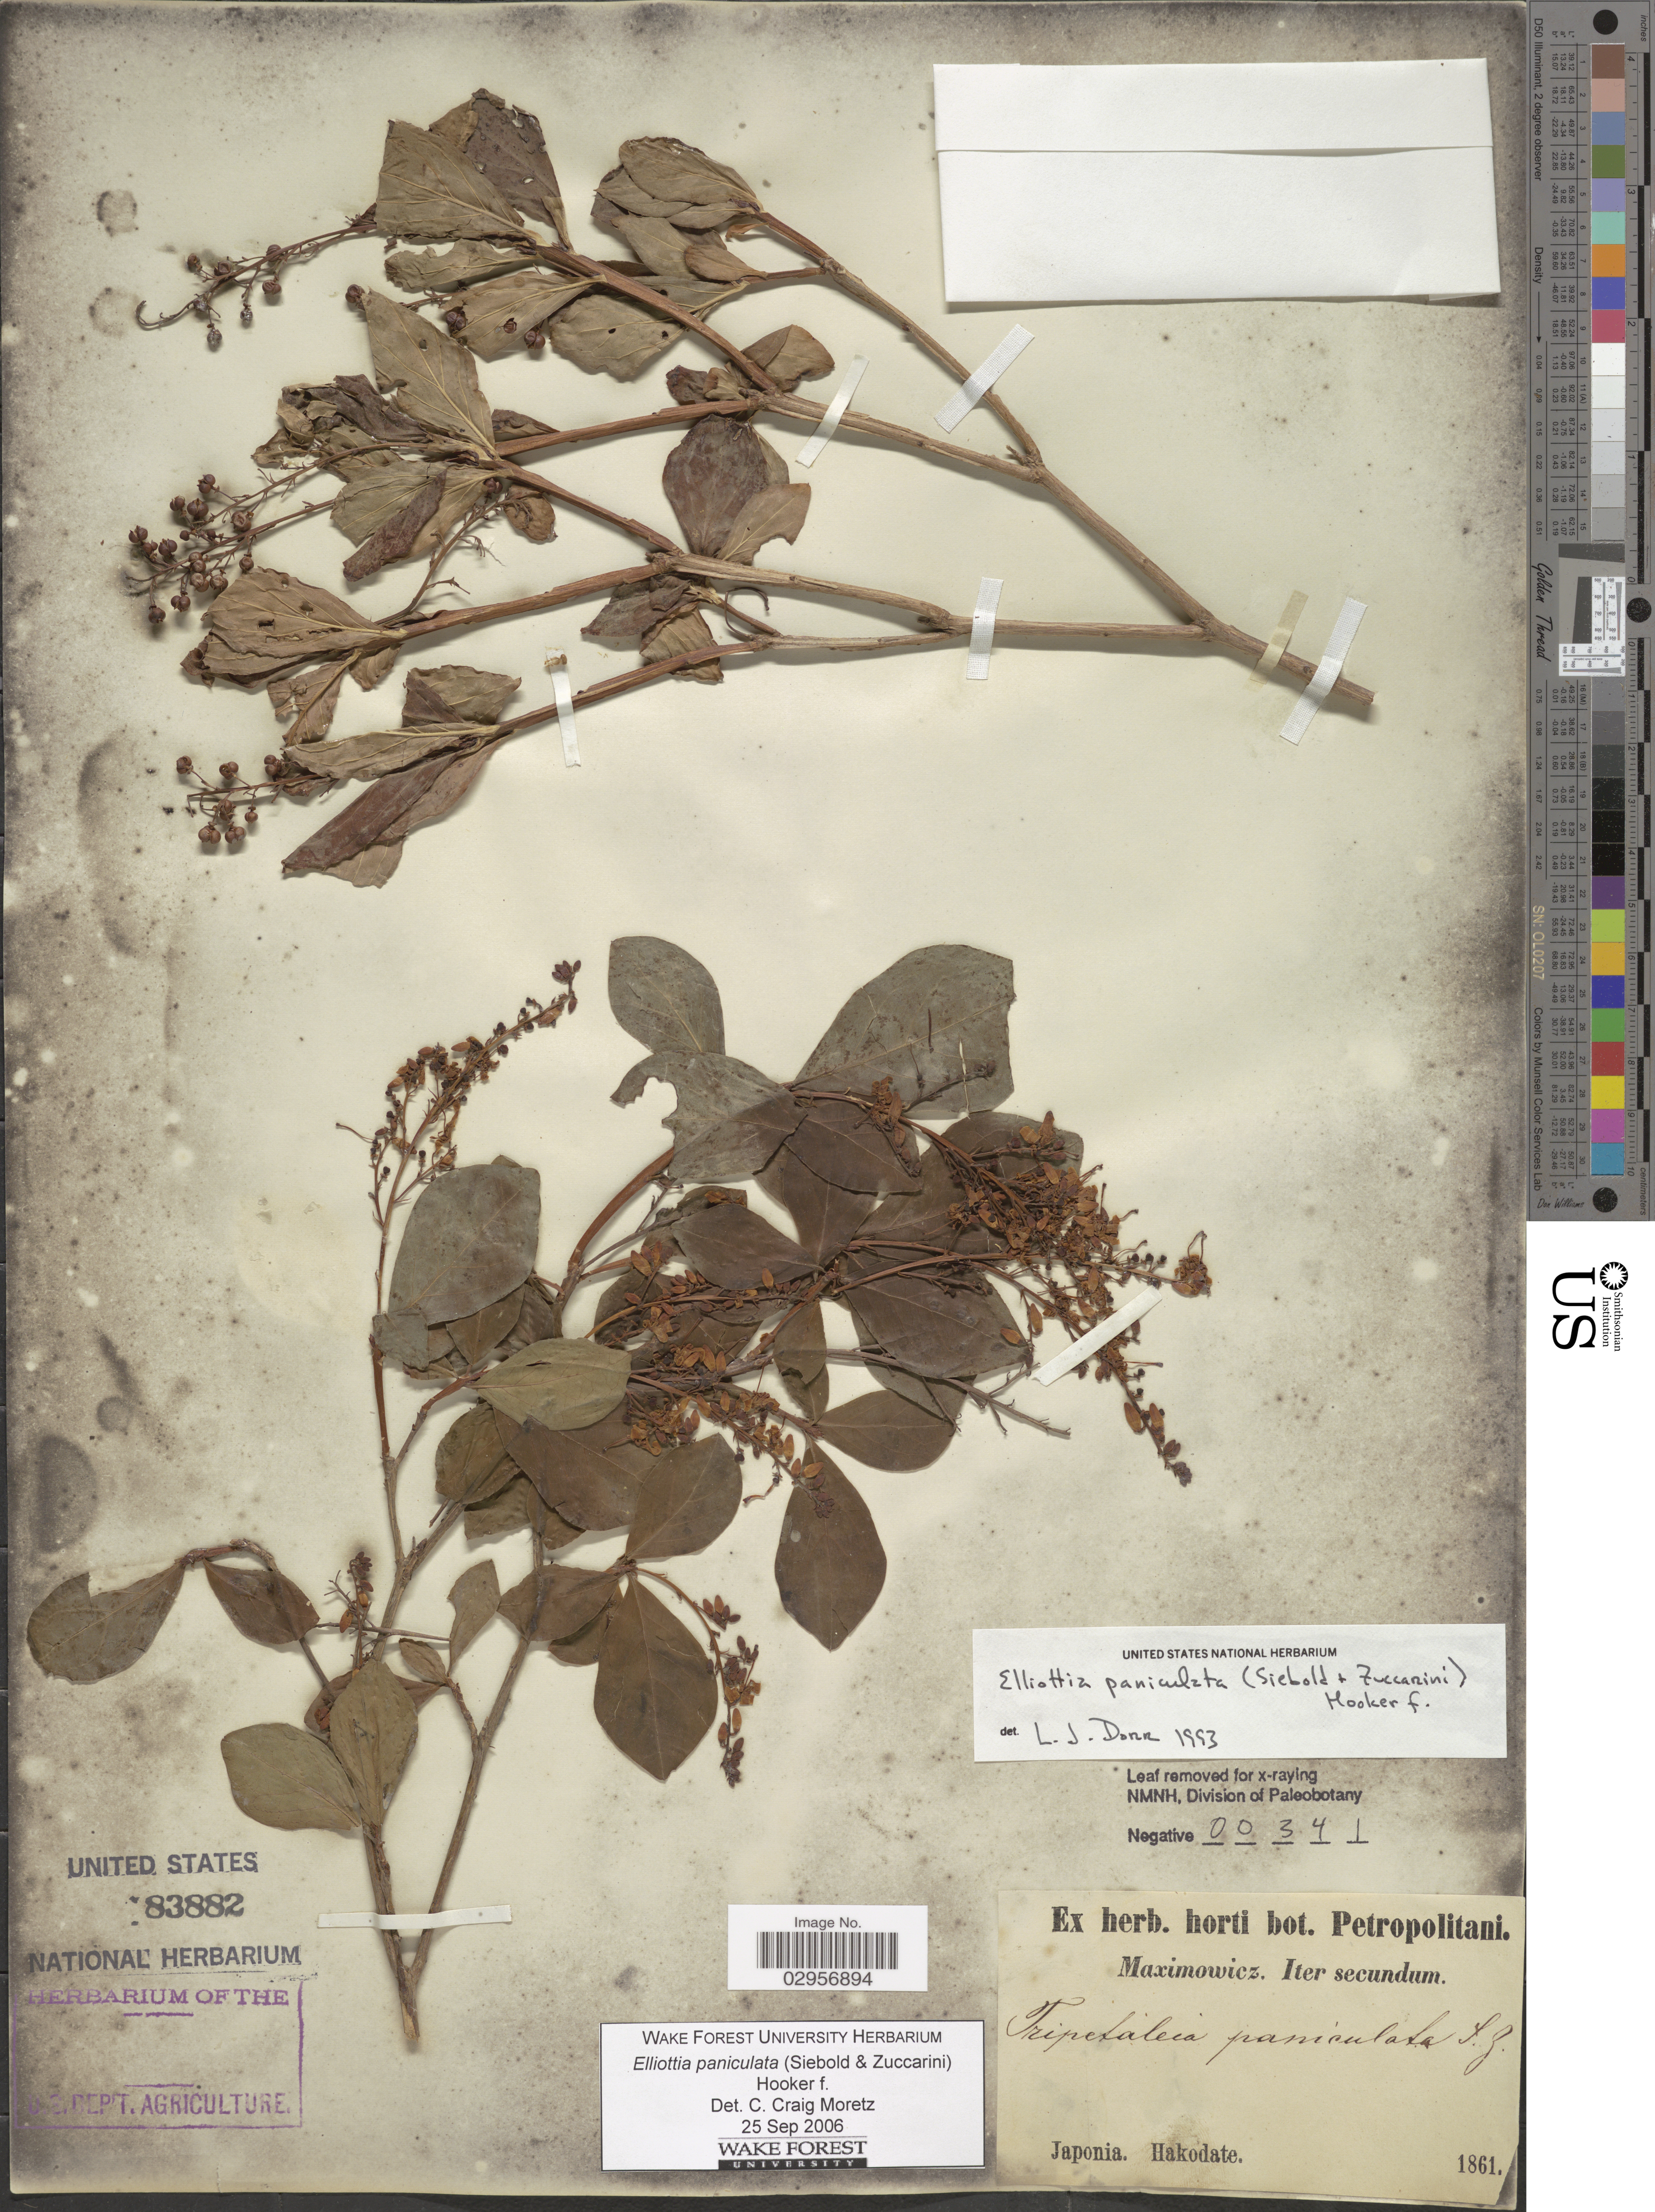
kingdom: Plantae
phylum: Tracheophyta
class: Magnoliopsida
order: Ericales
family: Ericaceae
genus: Elliottia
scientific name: Elliottia paniculata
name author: (Siebold & Zucc.) Benth. & Hook. f.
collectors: -. Maximowicz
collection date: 1861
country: Japan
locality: Hakodate, Japonia, Iter secundum.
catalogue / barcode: US 83882